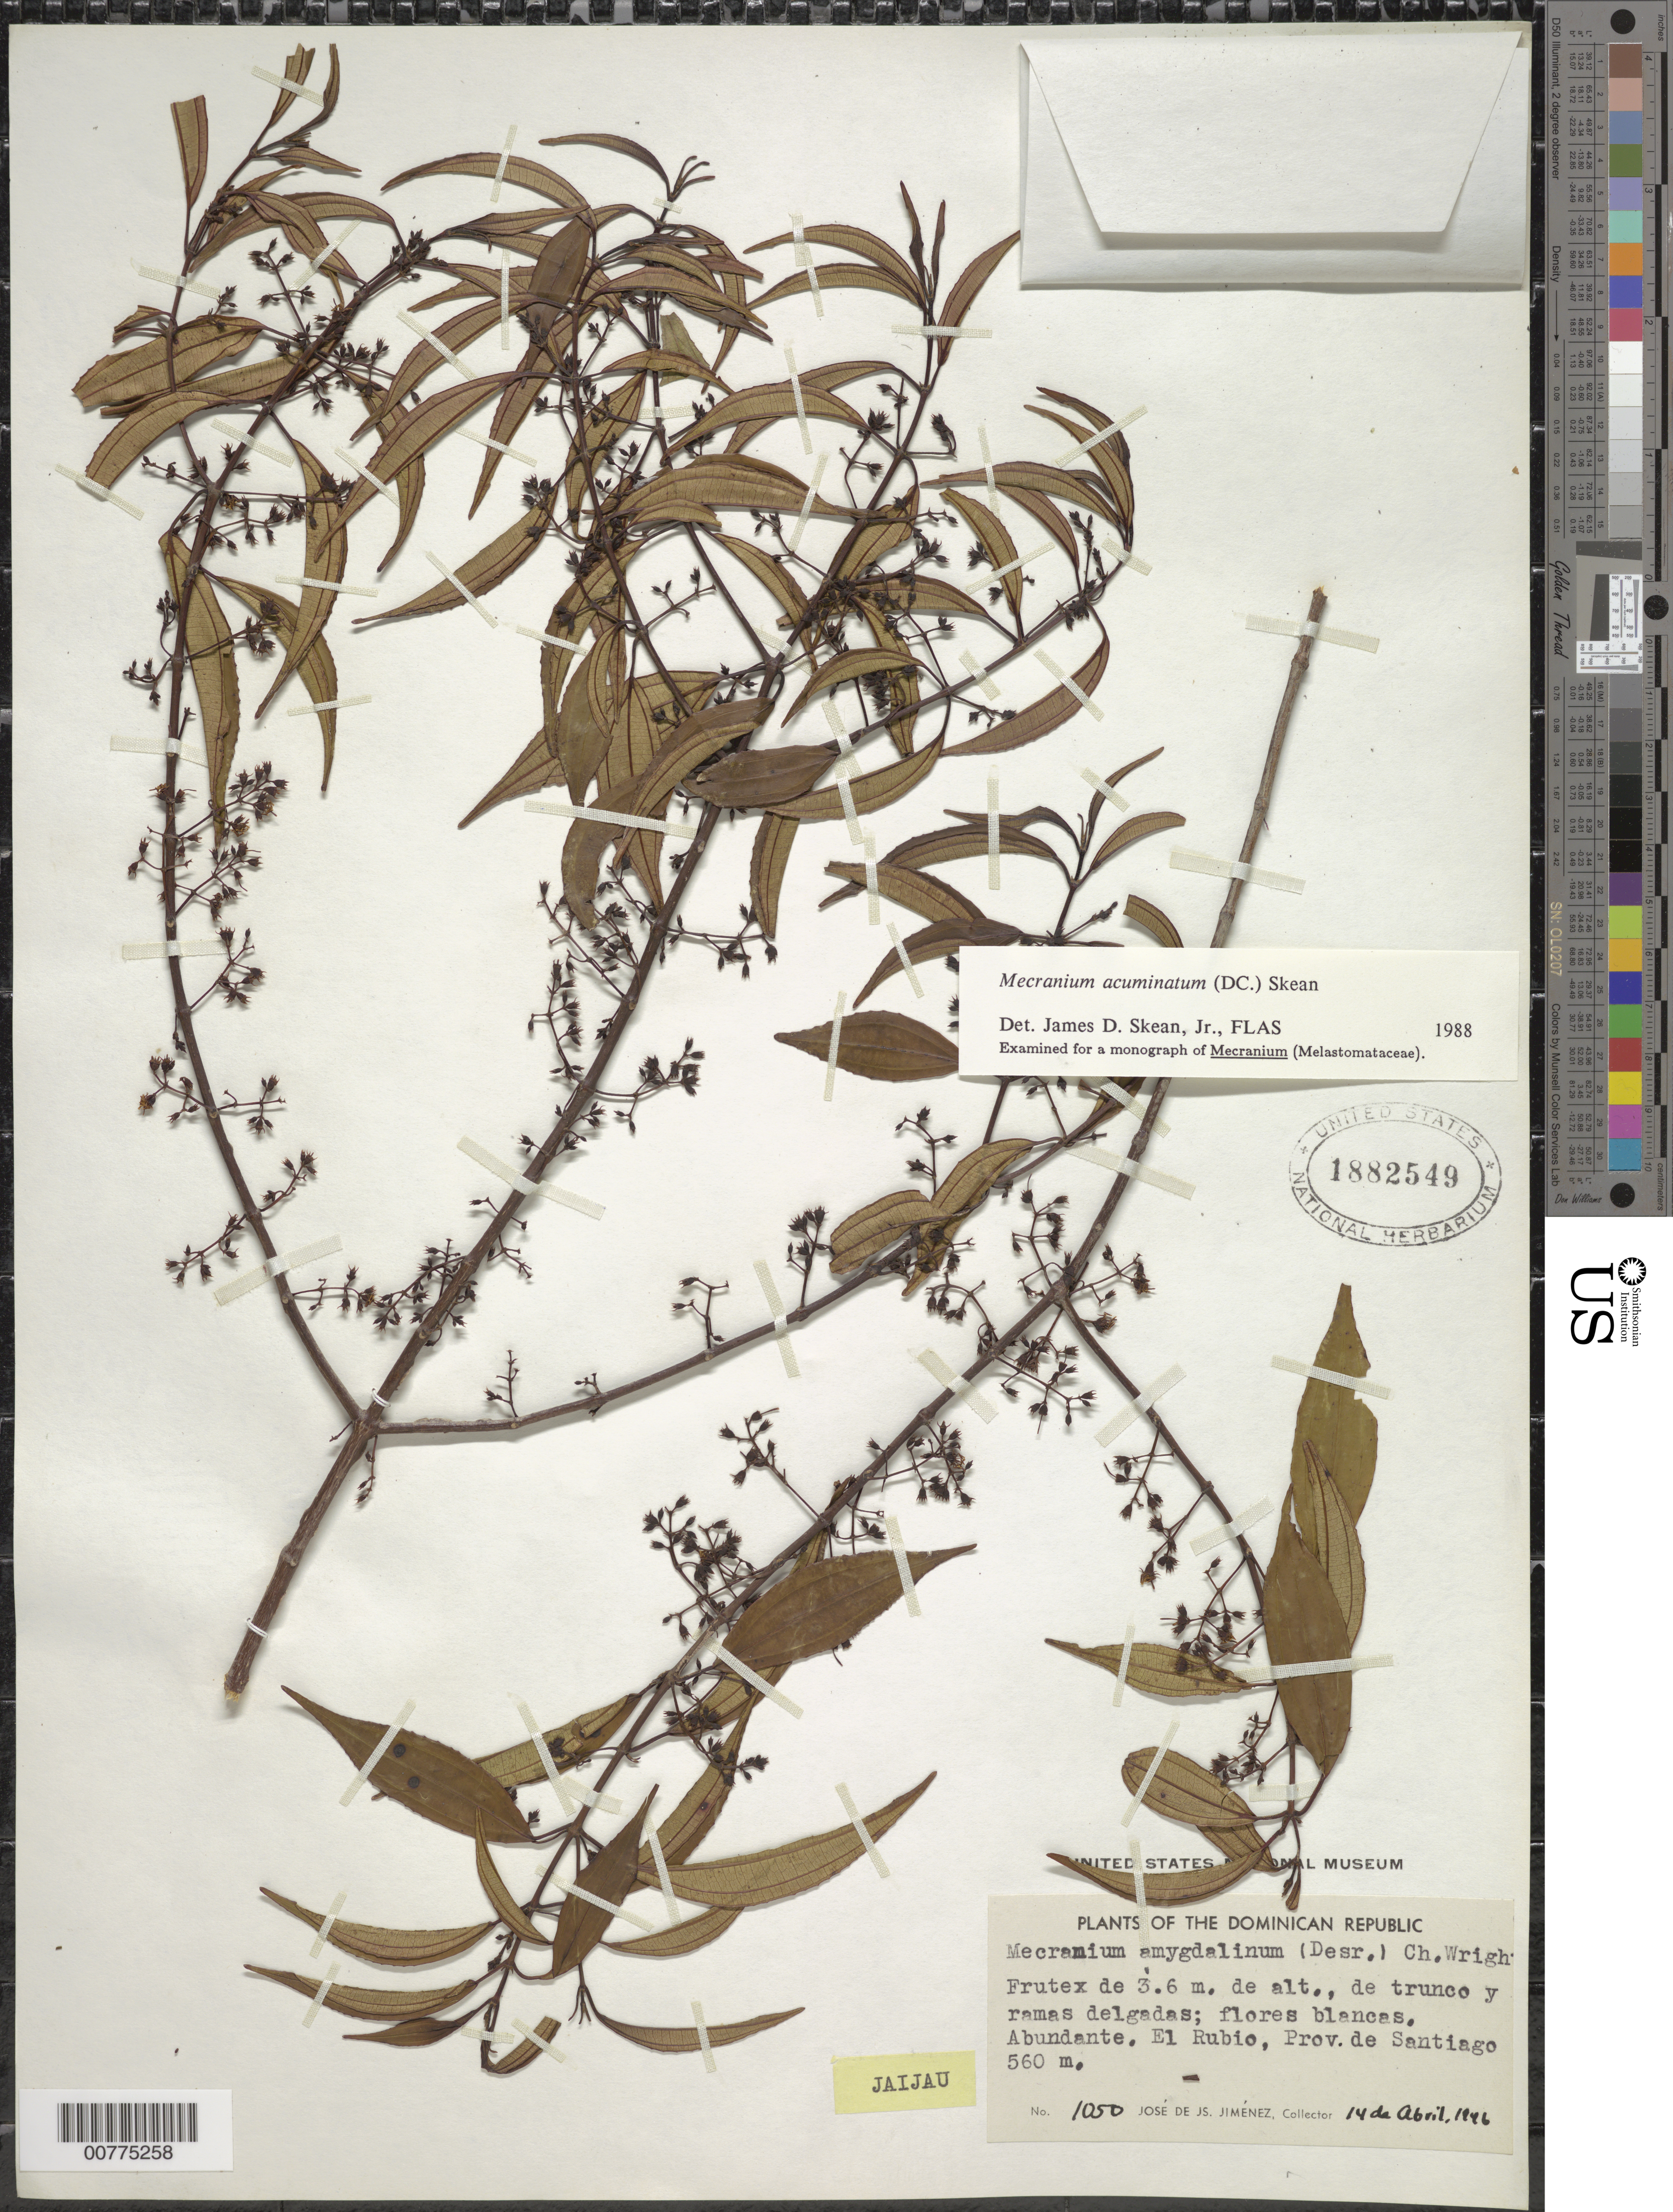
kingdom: Plantae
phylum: Tracheophyta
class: Magnoliopsida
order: Myrtales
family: Melastomataceae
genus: Mecranium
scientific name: Mecranium acuminatum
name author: (DC.) Skean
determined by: Skean, J. D., Jr.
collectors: J. J. Jiménez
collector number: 1050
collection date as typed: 14 Apr 1946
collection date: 1946-04-14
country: Dominican Republic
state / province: Santiago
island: Hispaniola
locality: El Rubio.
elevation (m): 560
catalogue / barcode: US 1882549